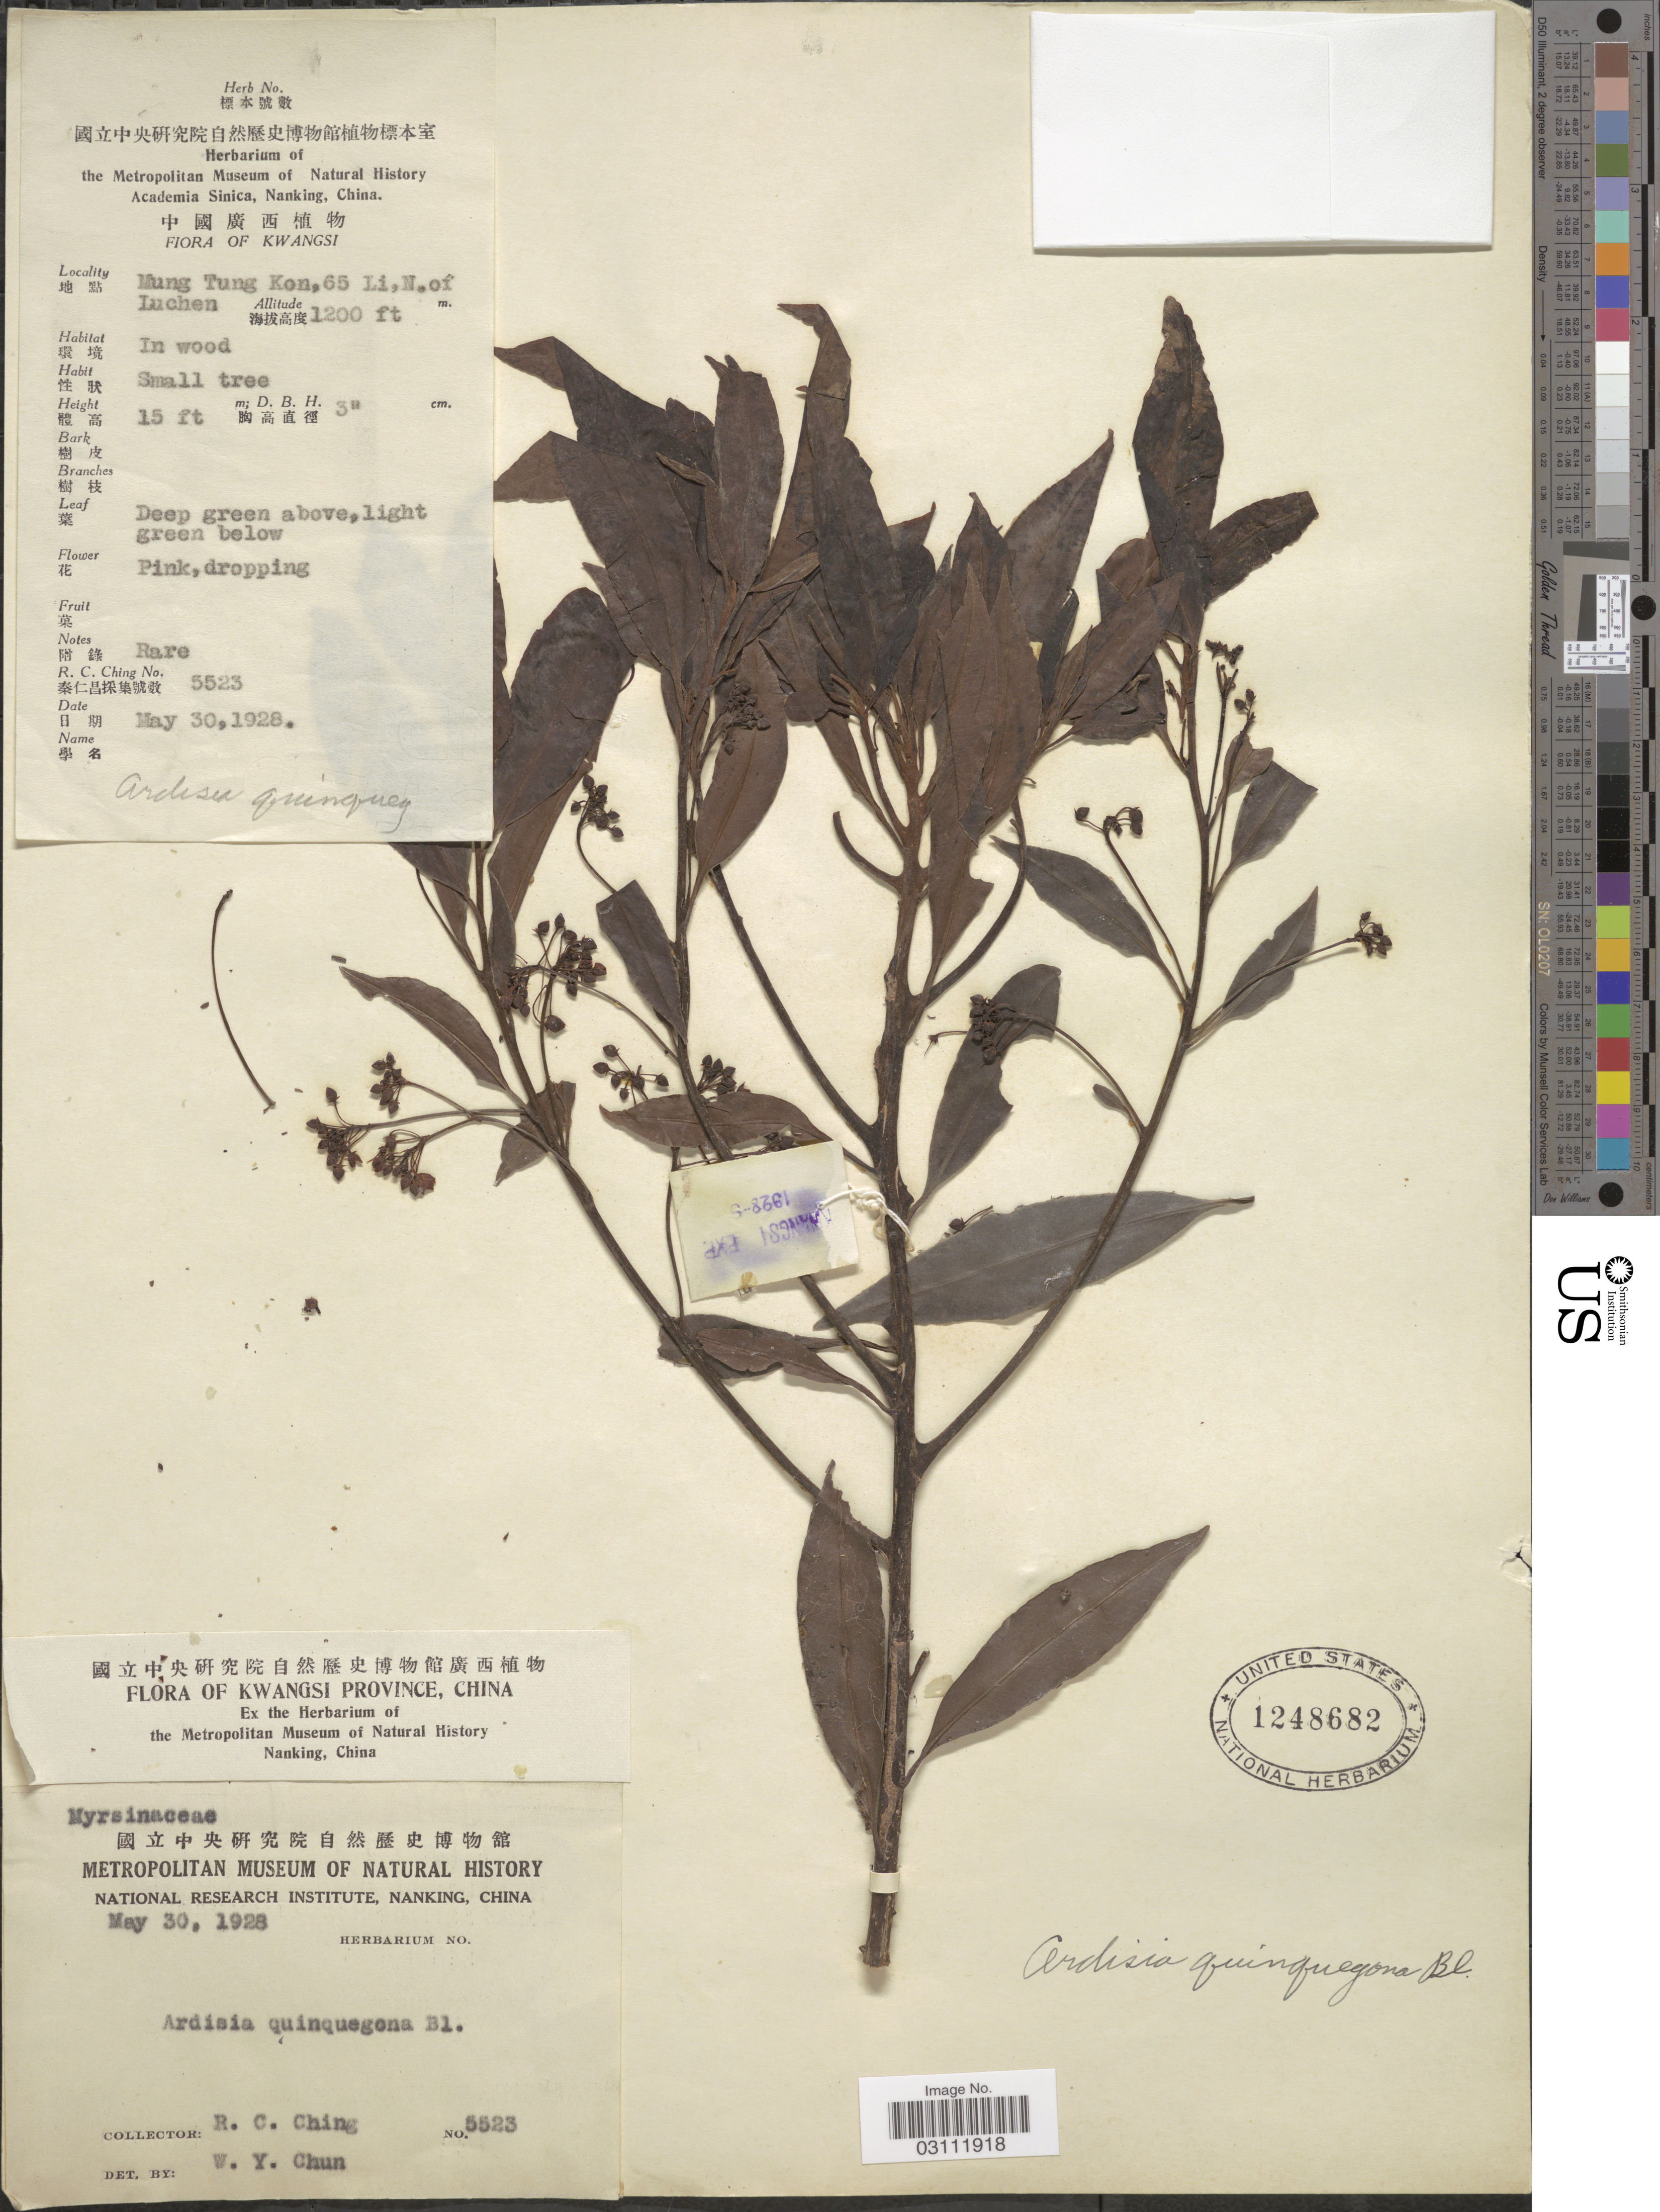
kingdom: Plantae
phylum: Tracheophyta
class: Magnoliopsida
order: Ericales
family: Primulaceae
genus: Ardisia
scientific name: Ardisia quinquegona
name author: Blume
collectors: R. C. Ching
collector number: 5523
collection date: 1928-05-30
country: China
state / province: Guangxi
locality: Kwangsi. Mung Tung Kon, 65 Li, N. of Luchen.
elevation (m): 366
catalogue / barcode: US 1248682